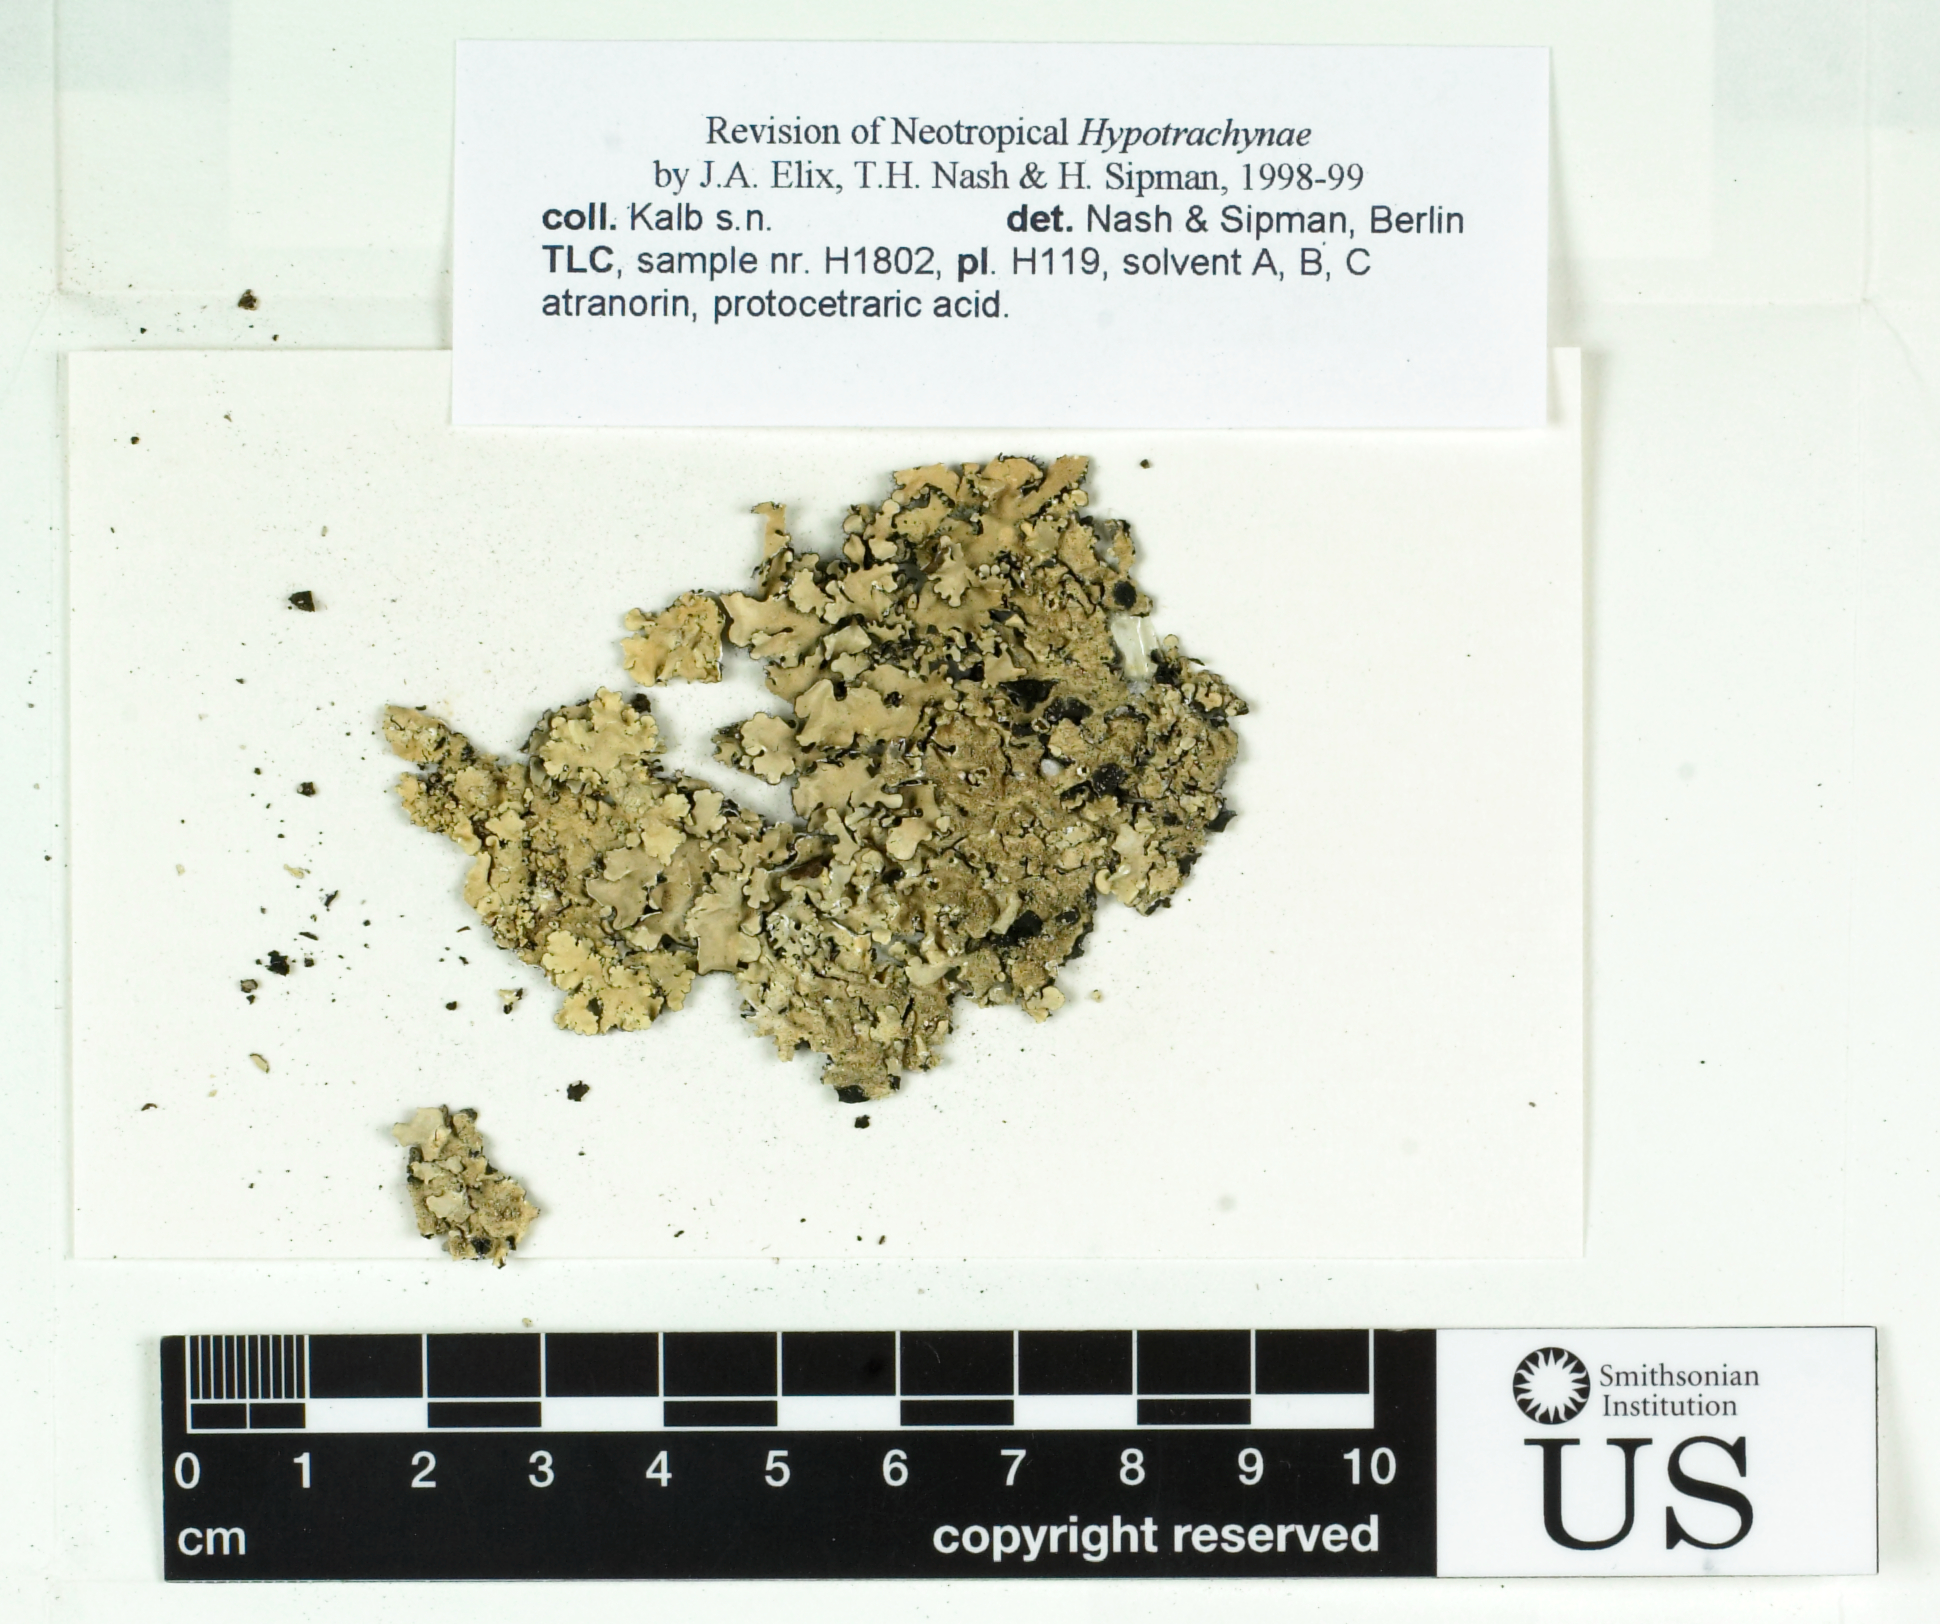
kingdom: Fungi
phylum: Ascomycota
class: Lecanoromycetes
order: Lecanorales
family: Parmeliaceae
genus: Hypotrachyna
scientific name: Hypotrachyna consimilis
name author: (Vain.) Hale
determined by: Hale, Mason E.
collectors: K. Kalb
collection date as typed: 11 Jul 1980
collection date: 1980-07-11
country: Brazil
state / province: Goiás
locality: Between jatai and rio verde, about 48 km w of rio verde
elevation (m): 780